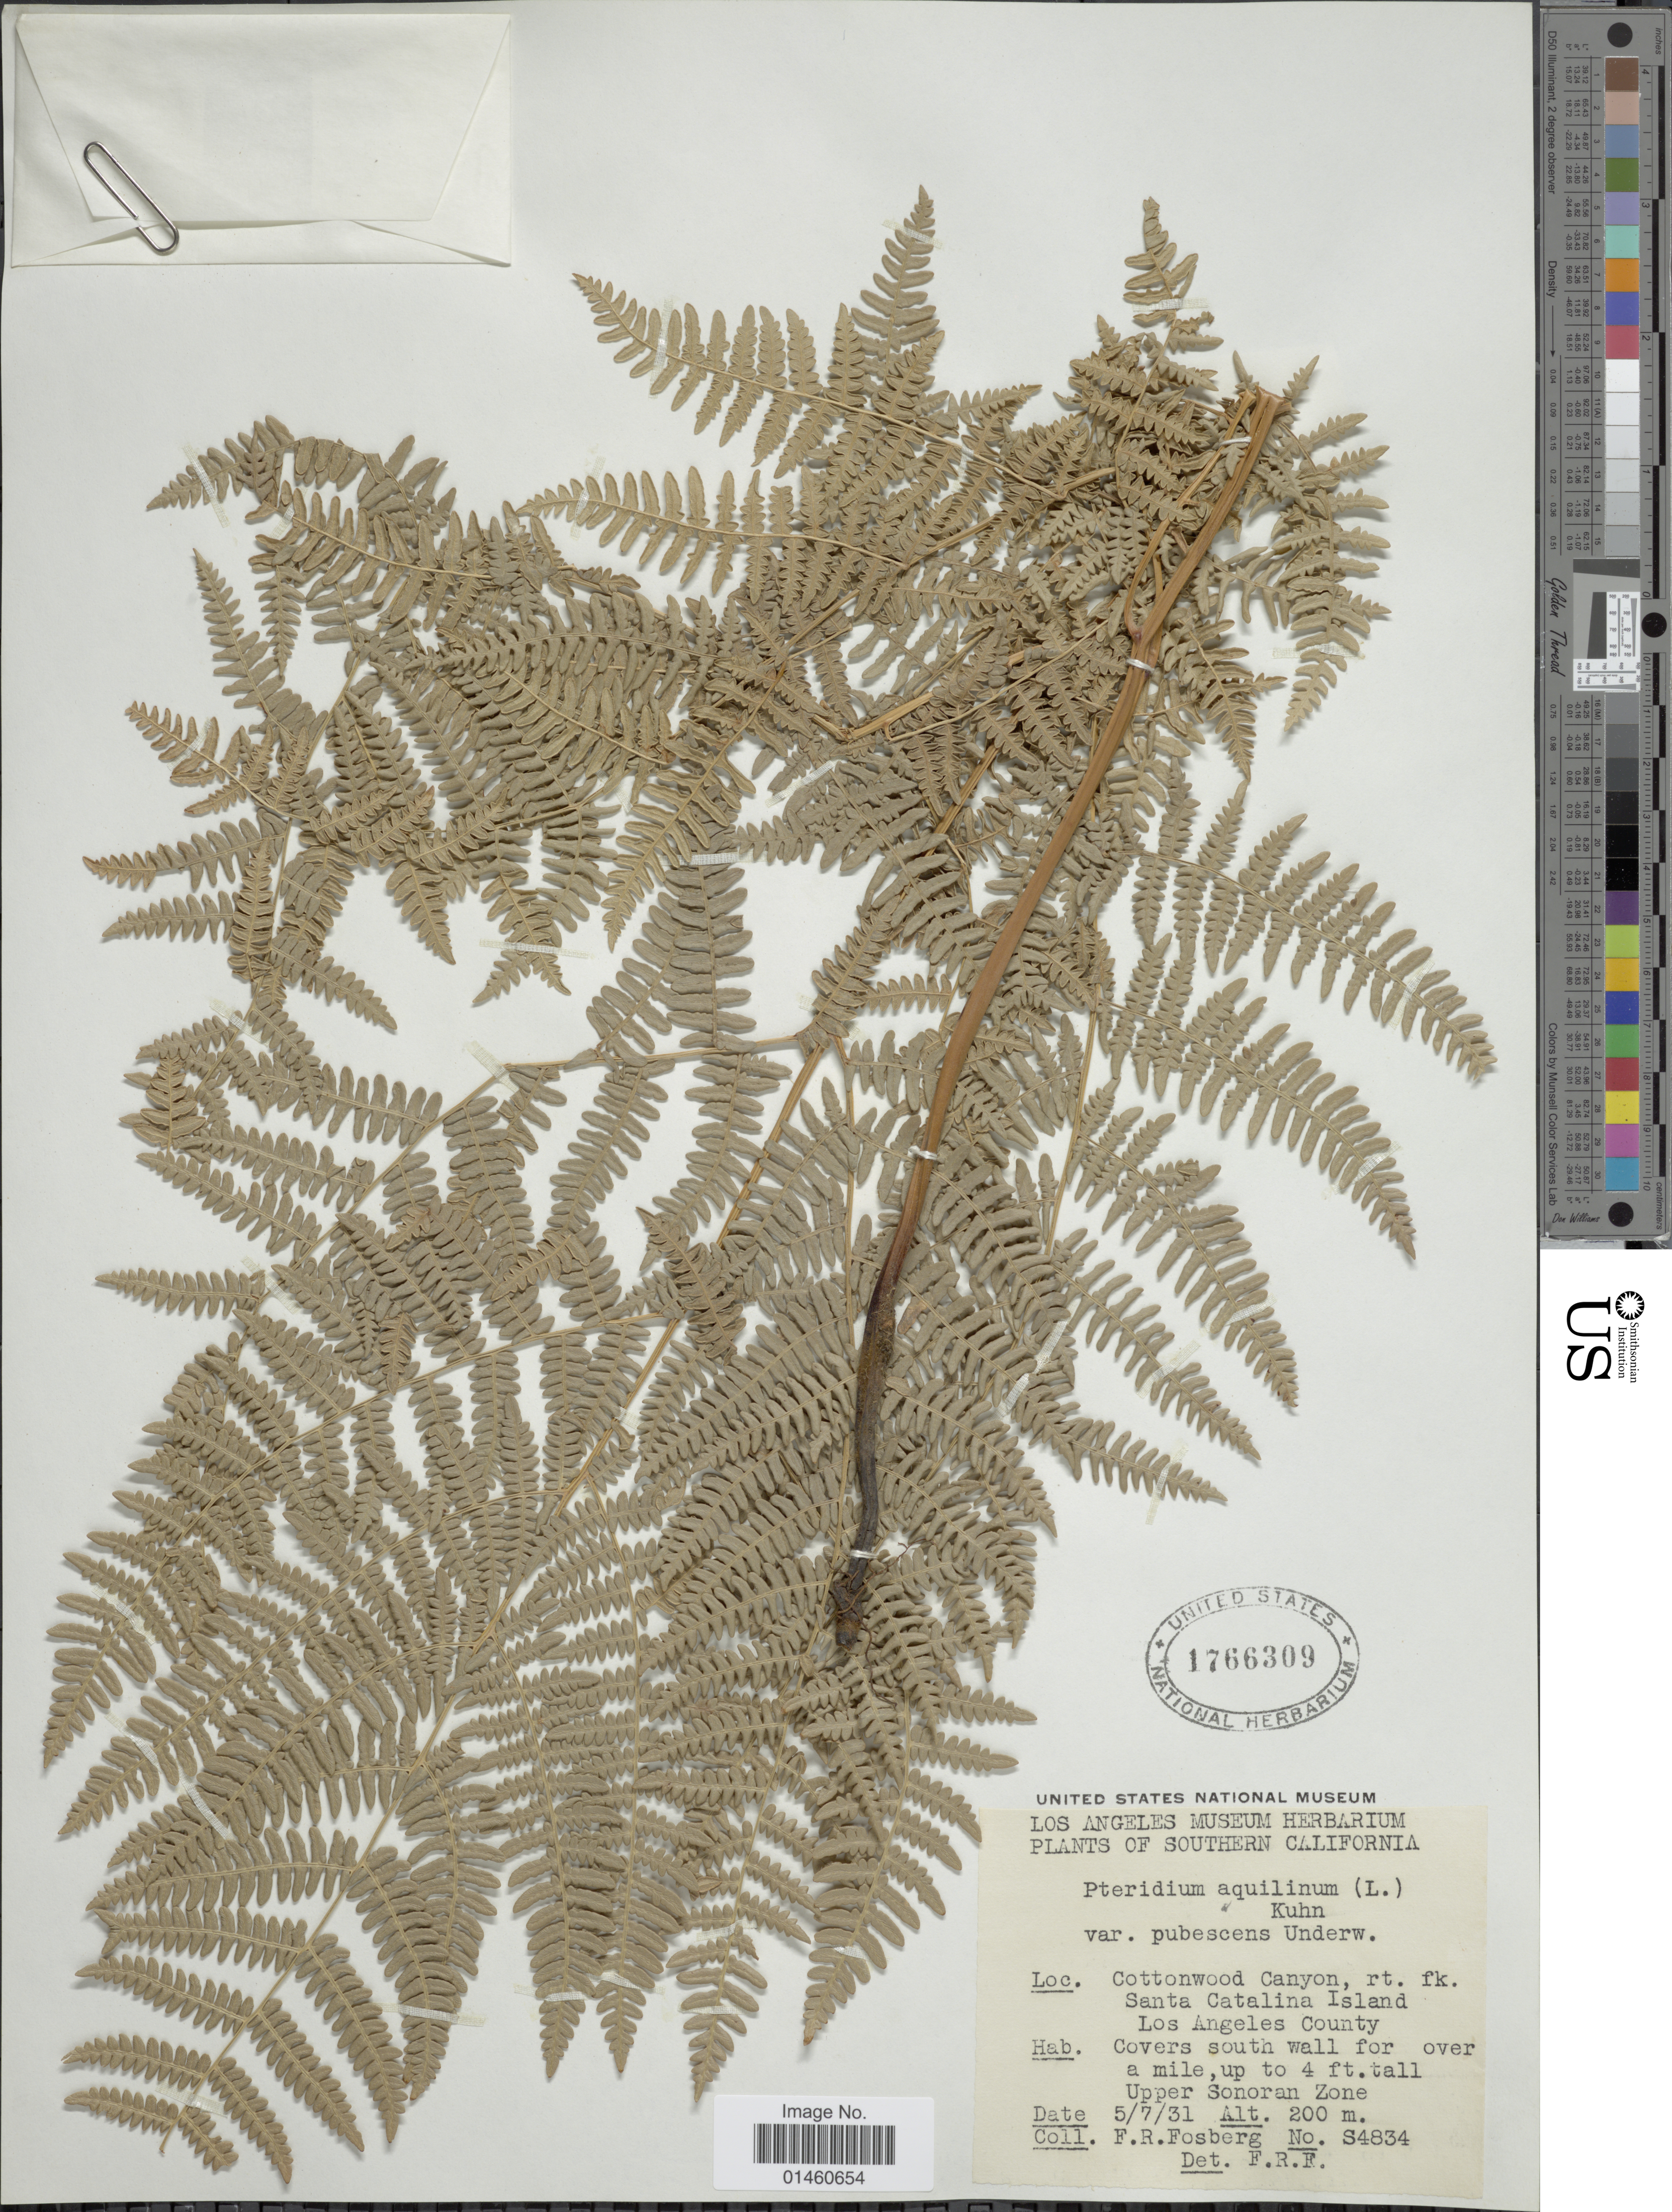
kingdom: Plantae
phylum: Tracheophyta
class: Polypodiopsida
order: Polypodiales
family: Dennstaedtiaceae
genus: Pteridium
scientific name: Pteridium pubescens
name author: (Underw.) Christenh.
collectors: F. R. Fosberg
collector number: S4834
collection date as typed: Transcribed d/m/y: 7/5/31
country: United States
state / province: California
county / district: Los Angeles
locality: Southern California, Cottonwood Canyon, rt. fk. Santa Catalina Island Los Angeles County, Covers south wall for over a mile, up to a 4 ft. tall Upper Sonoran Zone.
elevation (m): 200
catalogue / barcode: US 1766309